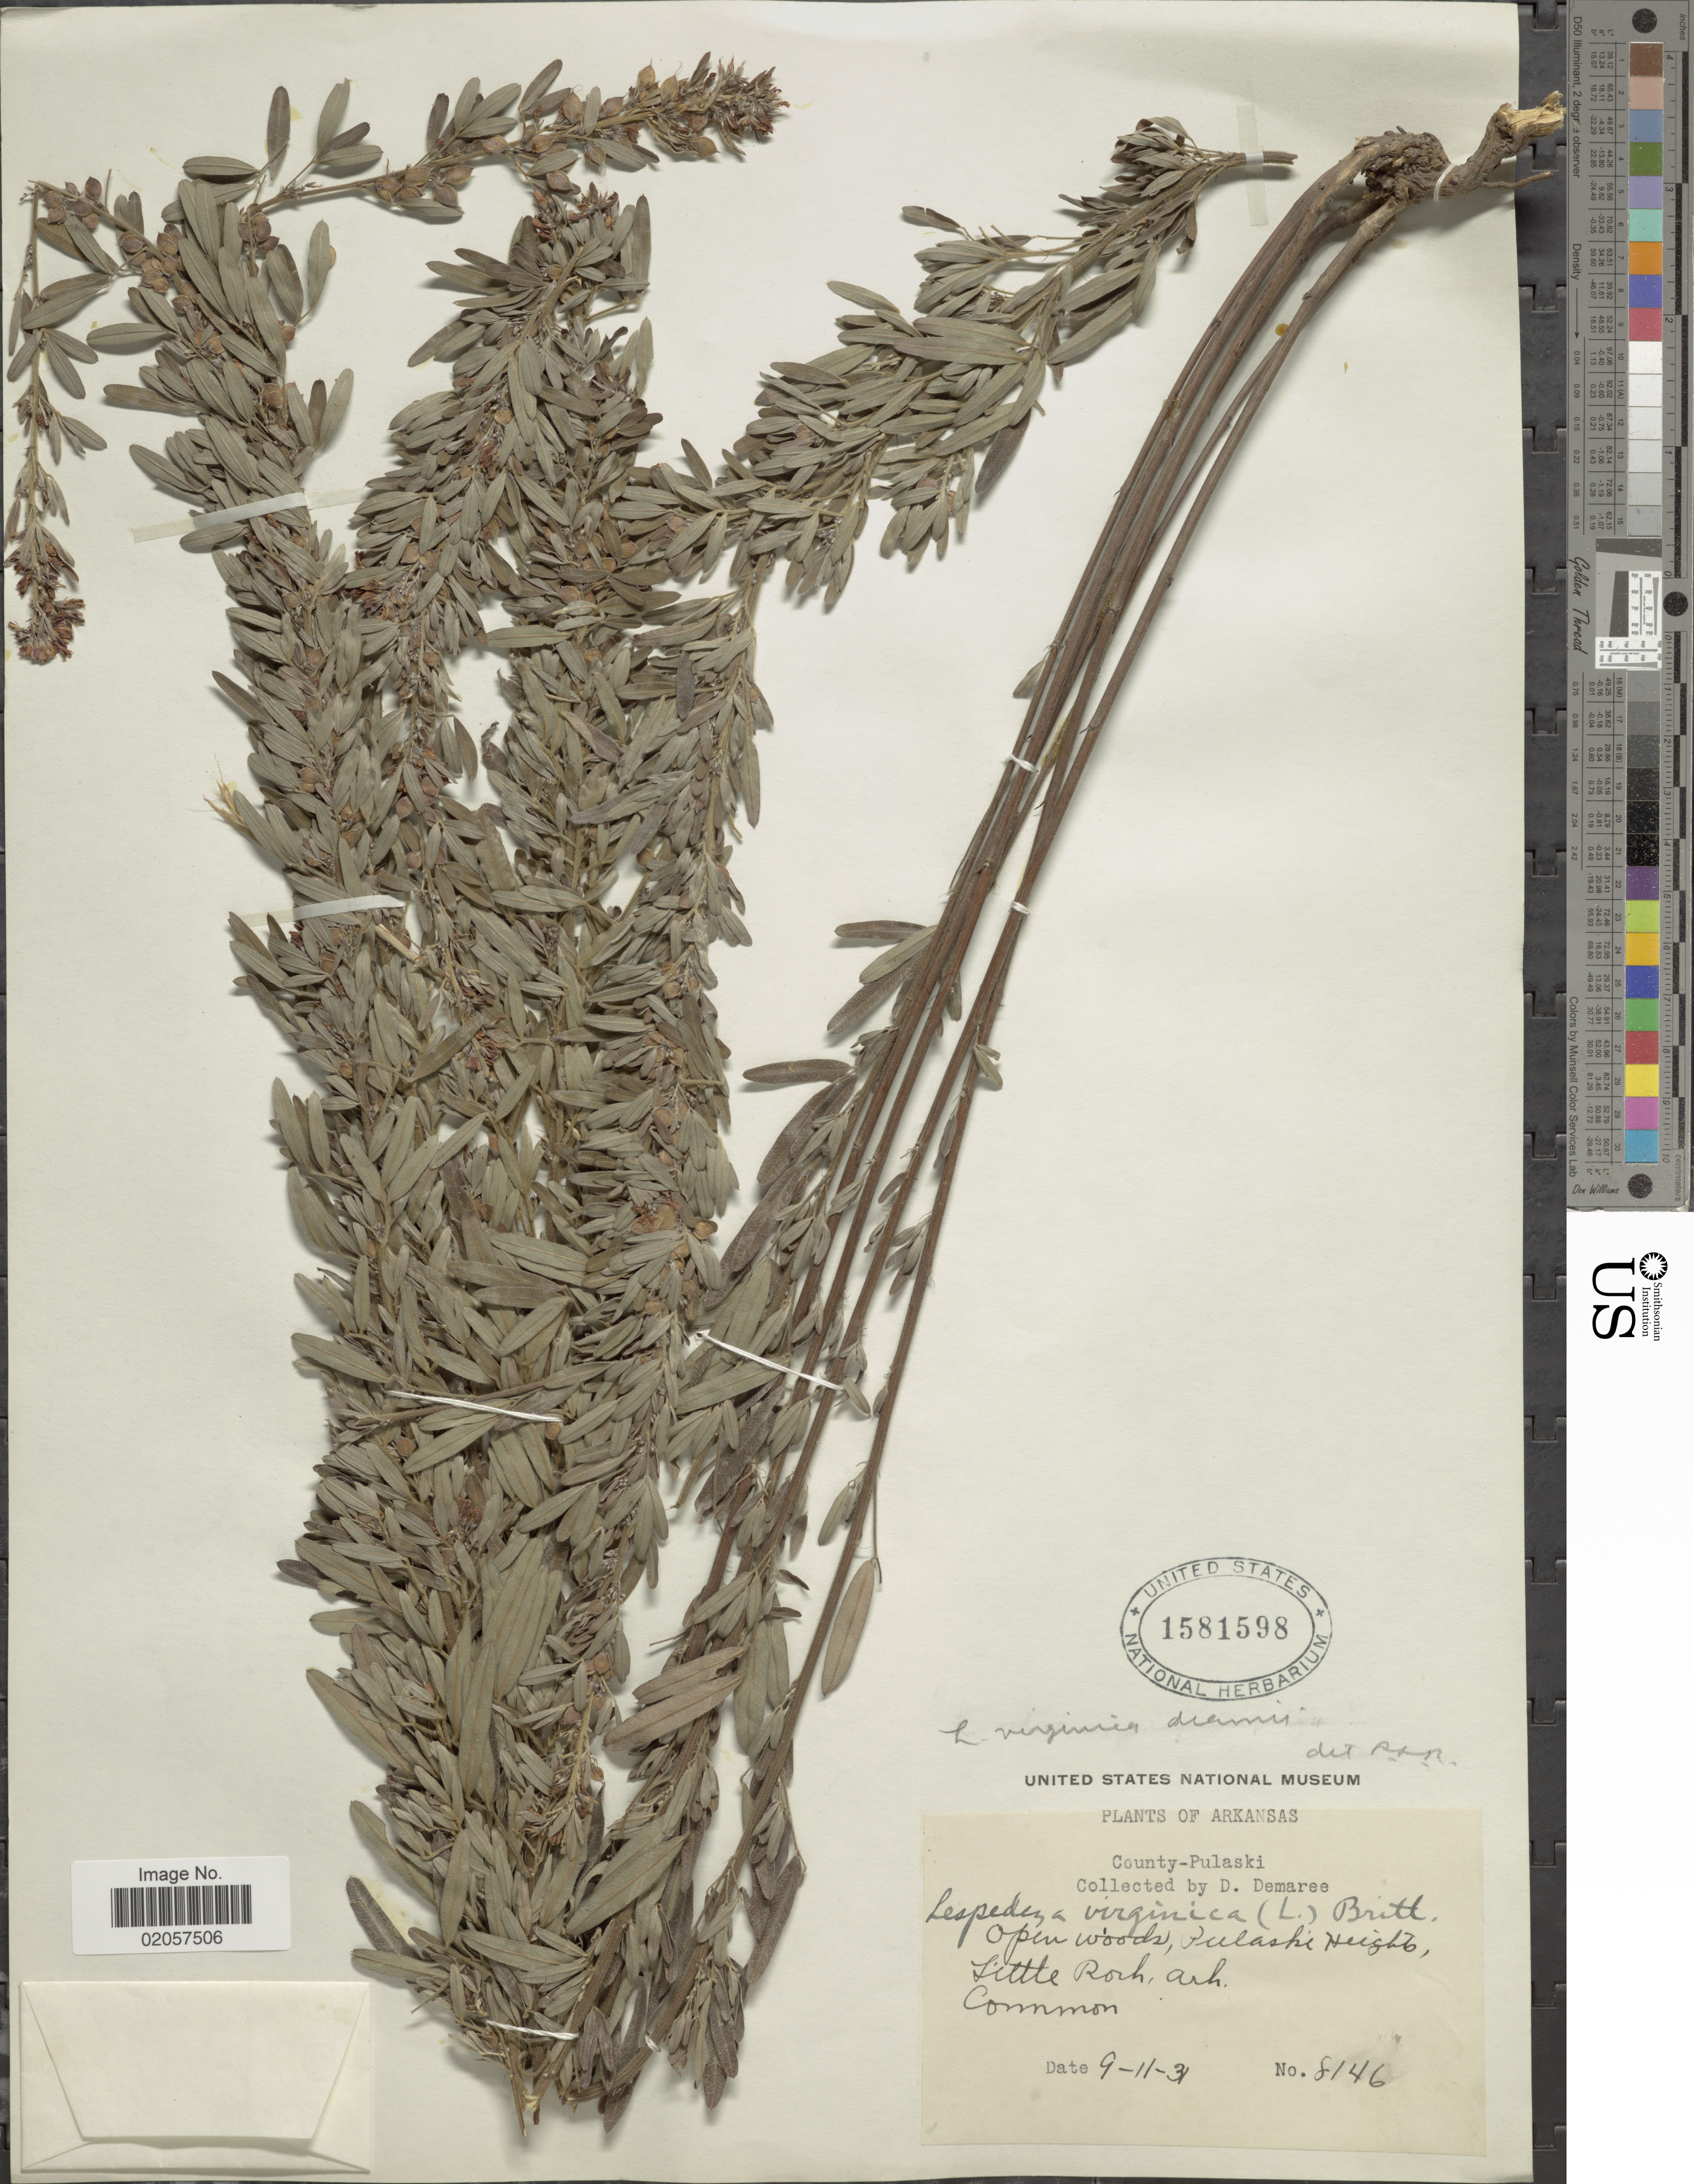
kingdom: Plantae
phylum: Tracheophyta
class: Magnoliopsida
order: Fabales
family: Fabaceae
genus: Lespedeza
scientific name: Lespedeza virginica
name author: (L.) Britton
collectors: D. Demaree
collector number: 7156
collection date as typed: Transcribed d/m/y: 11/9/31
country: United States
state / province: Arkansas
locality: Arkansas, Open woods, Pulaski Heights, Little Rock. Ark. county-Pulaski.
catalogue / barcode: US 1581598